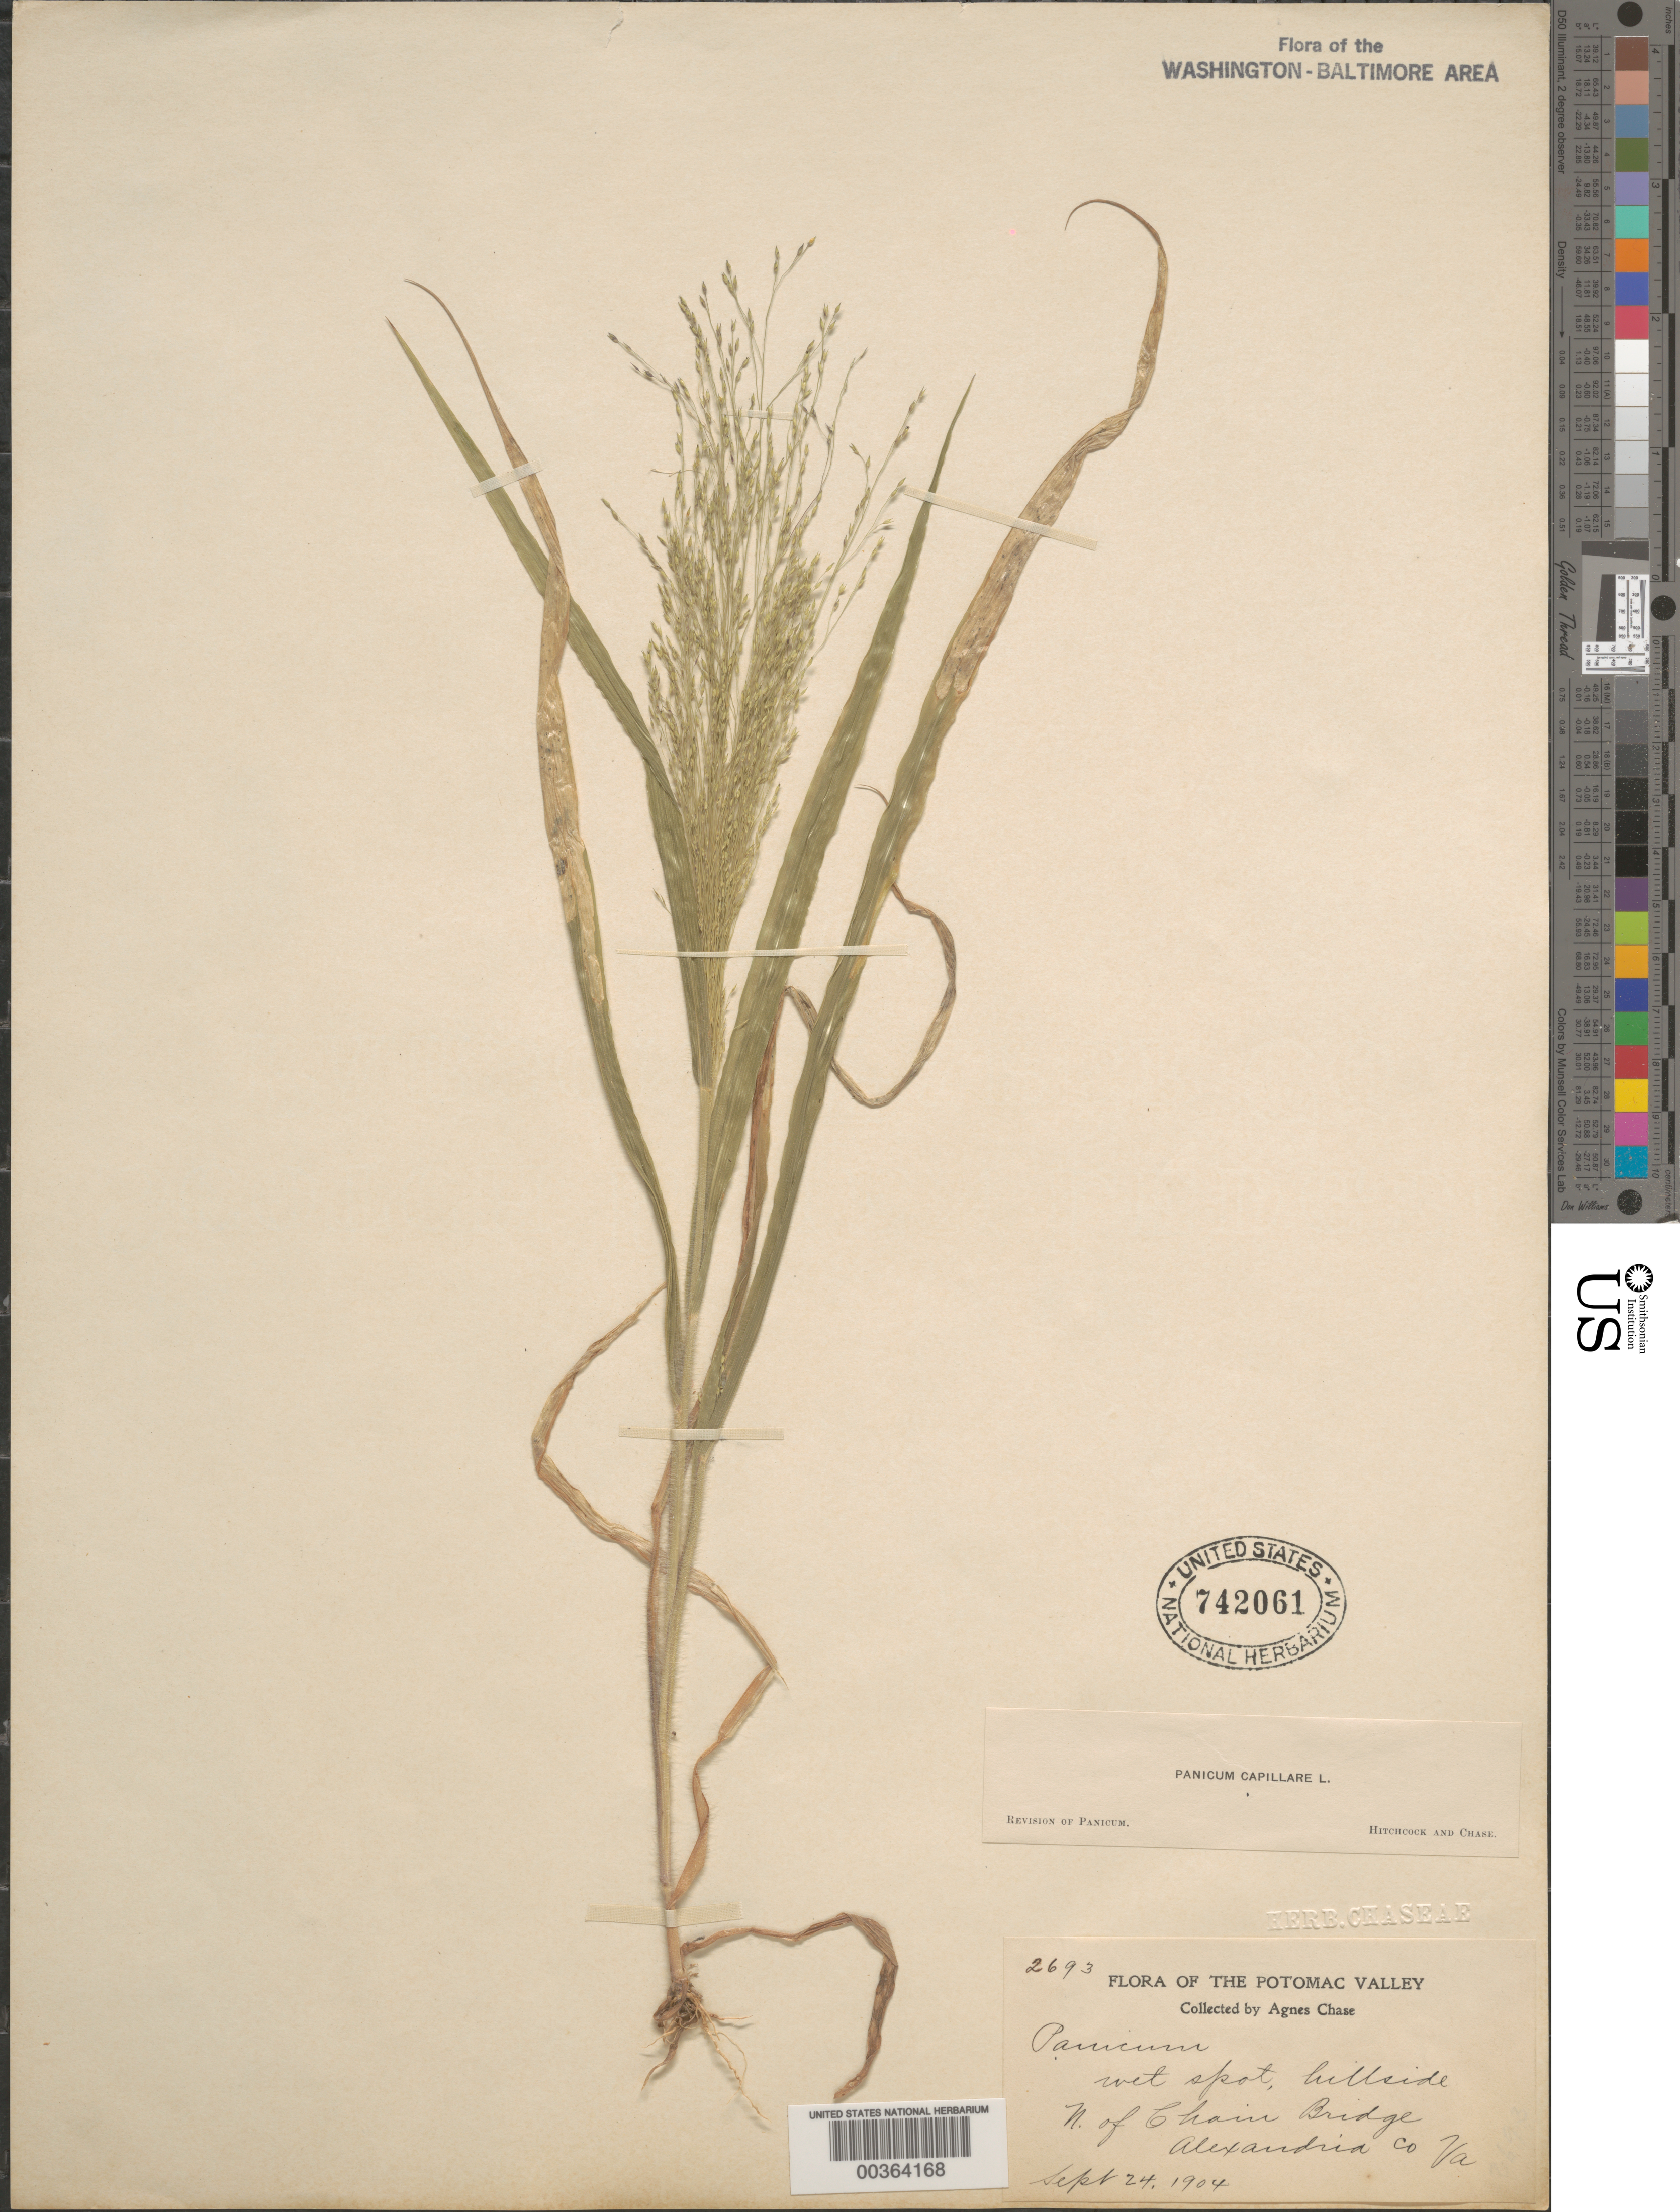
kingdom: Plantae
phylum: Tracheophyta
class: Liliopsida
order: Poales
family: Poaceae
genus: Panicum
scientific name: Panicum capillare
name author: L.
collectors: A. Chase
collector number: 2693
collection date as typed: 24 Sep 1904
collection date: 1904-09-24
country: United States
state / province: Virginia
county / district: Arlington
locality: N of Chain Bridge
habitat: Wet spot, hillside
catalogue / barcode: US 742061